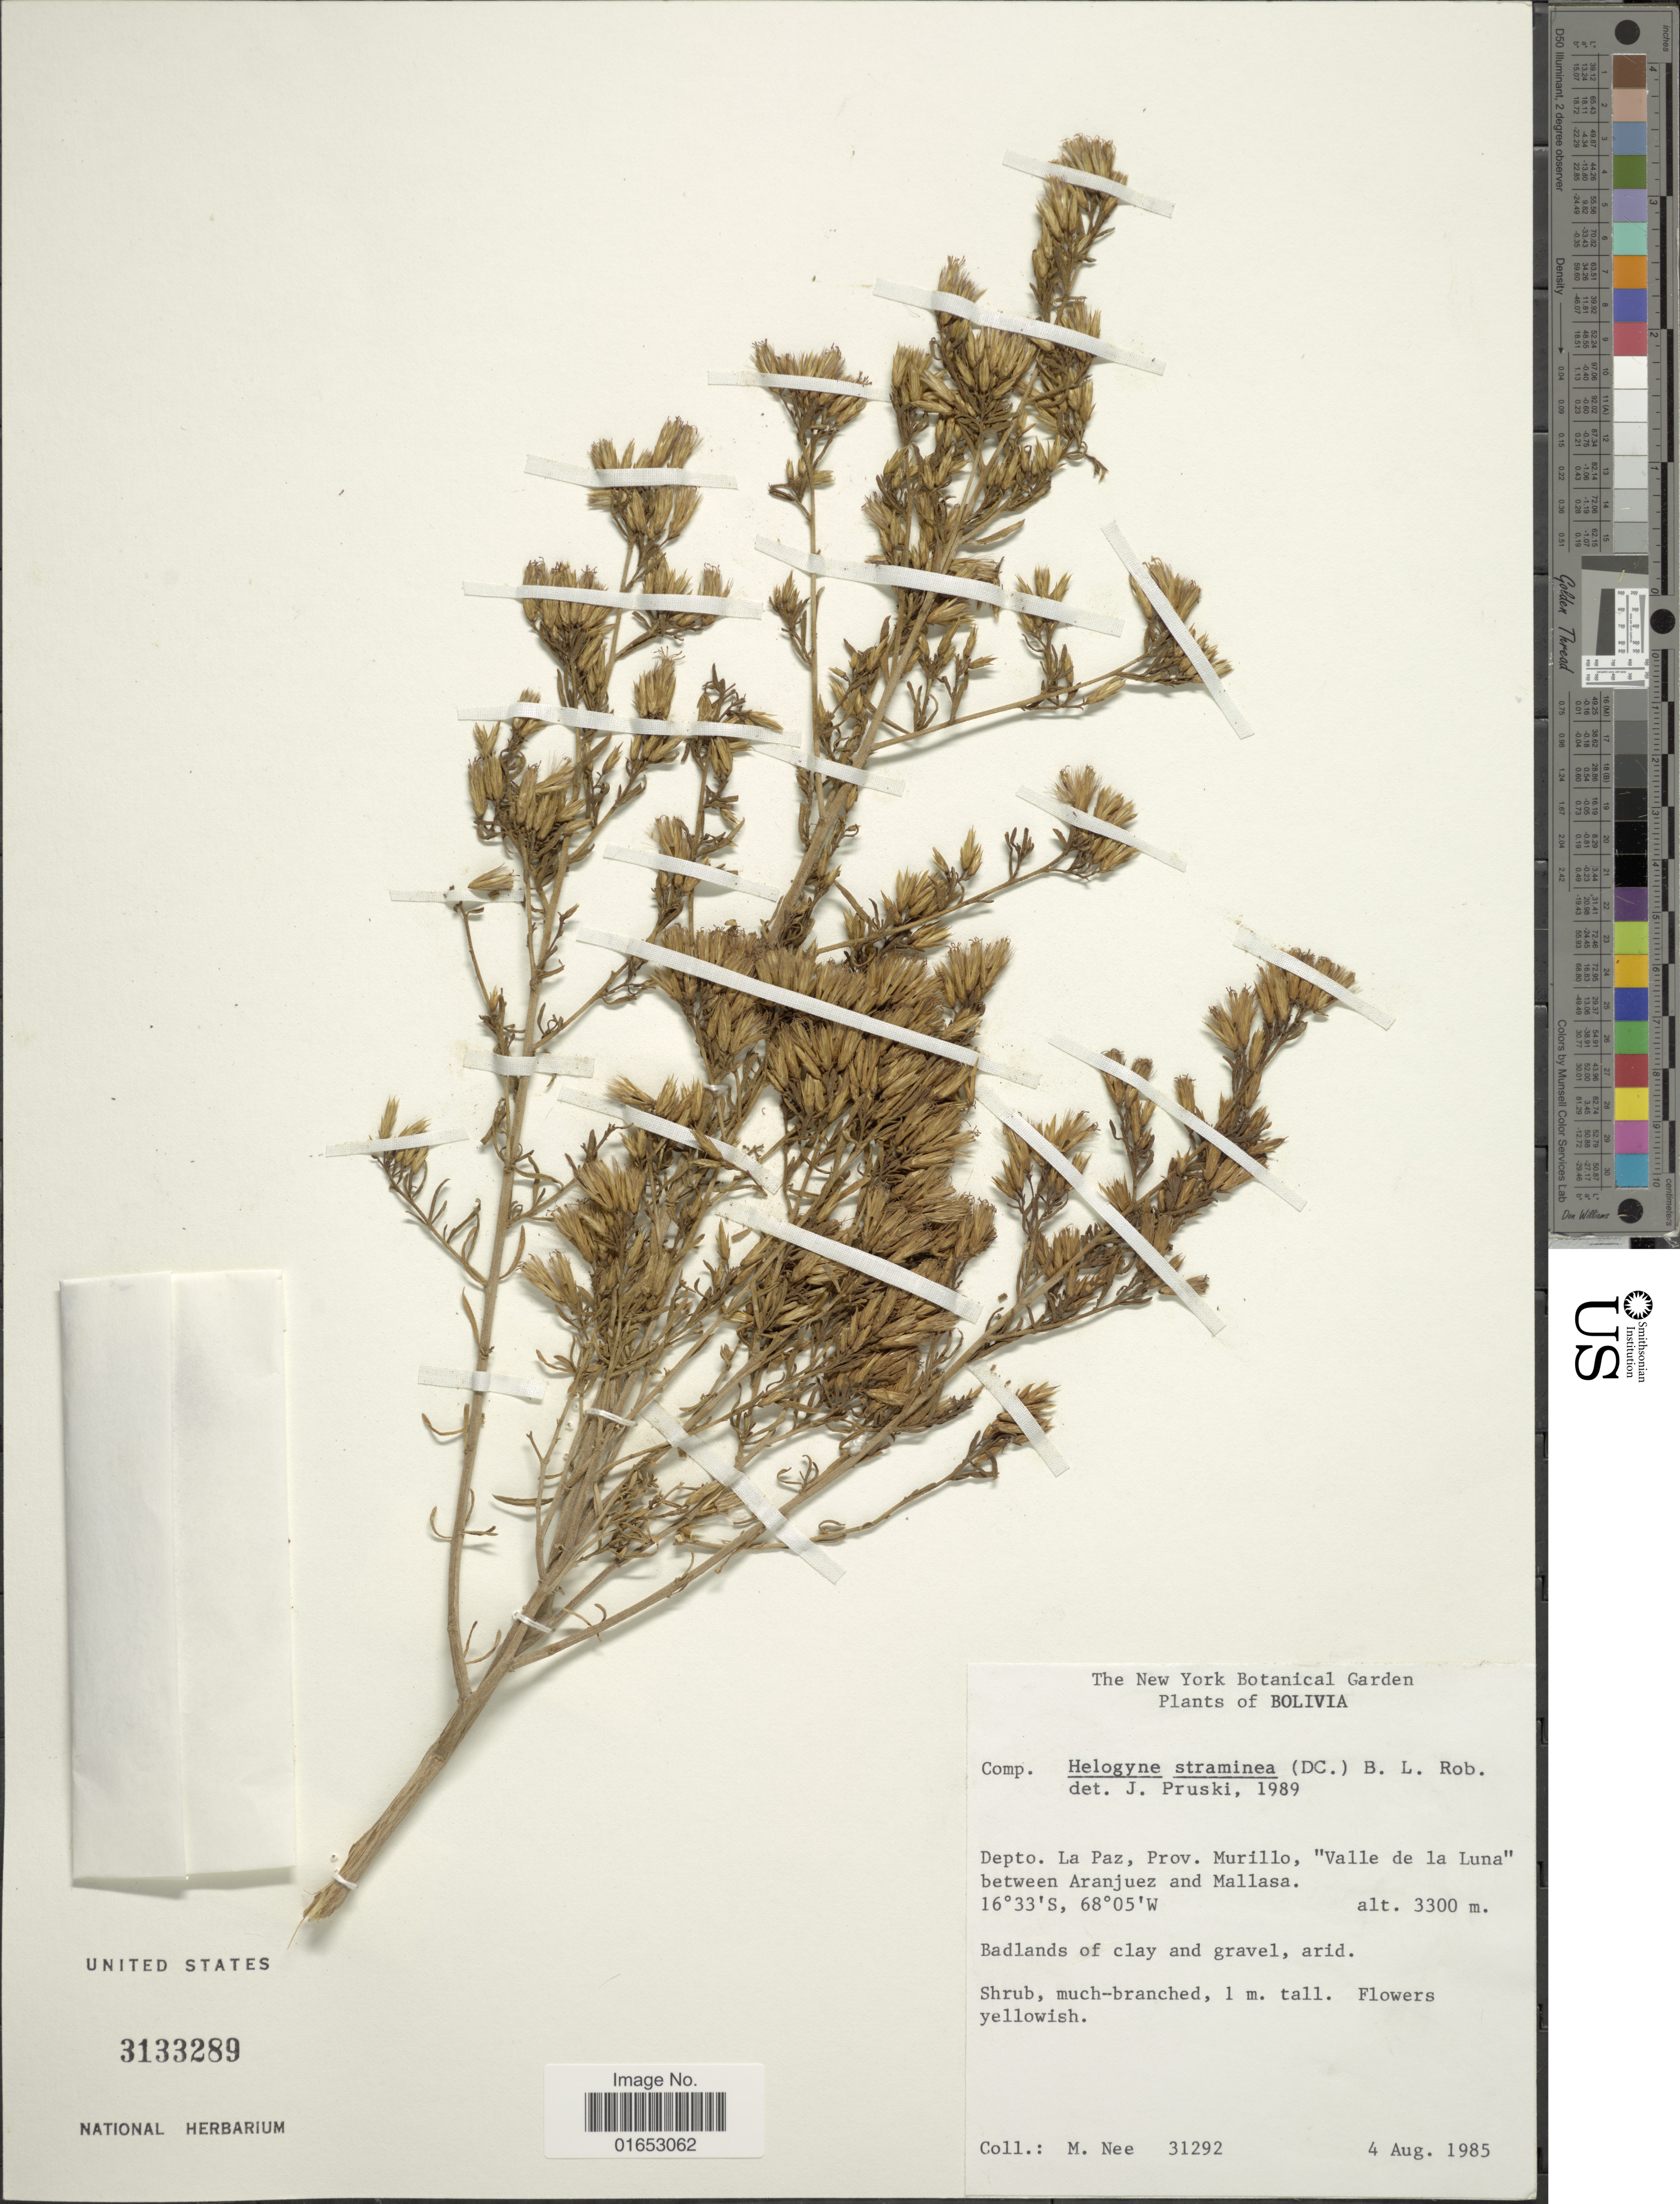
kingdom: Plantae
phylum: Tracheophyta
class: Magnoliopsida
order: Asterales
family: Asteraceae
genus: Helogyne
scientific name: Helogyne straminea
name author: (DC.) B.L. Rob.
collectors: M. Nee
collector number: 31292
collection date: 1985-08-04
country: Bolivia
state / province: La Paz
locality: Prov. Murillo, "Valle de la Luna" between Aranjuez and Mallasa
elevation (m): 3300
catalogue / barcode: US 3133289